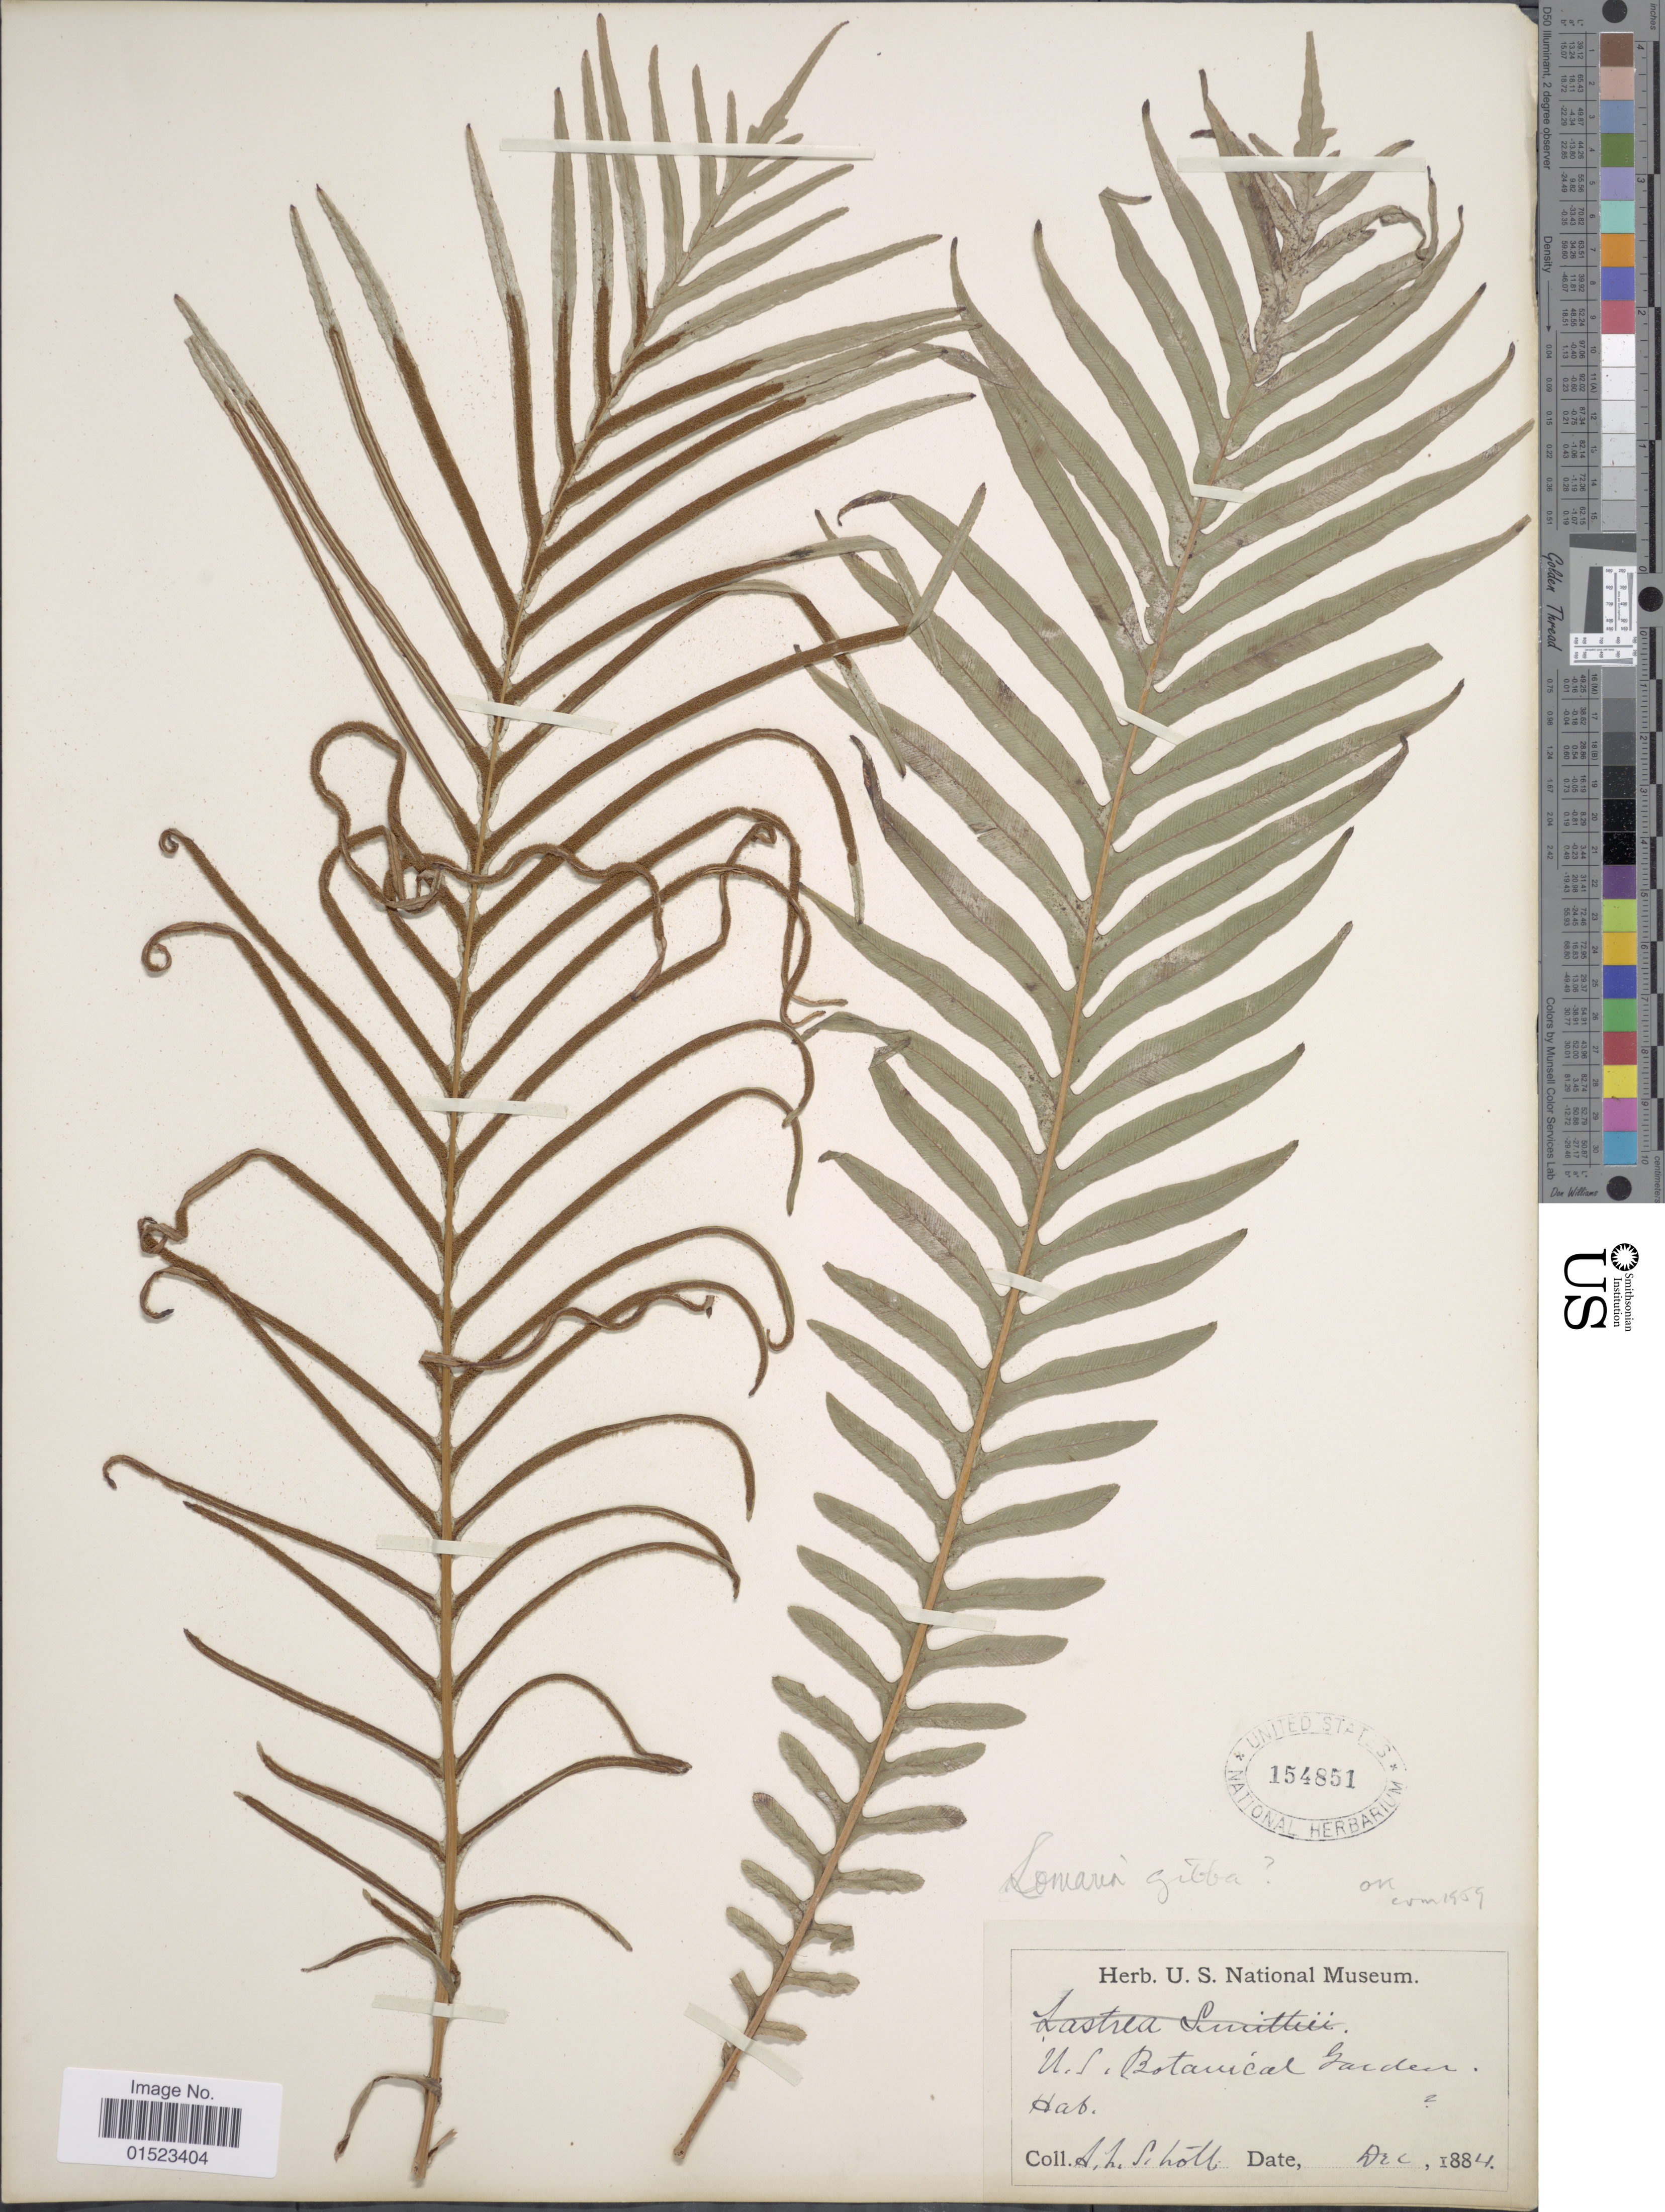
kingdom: Plantae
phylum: Tracheophyta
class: Polypodiopsida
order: Polypodiales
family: Blechnaceae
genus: Blechnum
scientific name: Blechnum gibbum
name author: (Labill.) Mett.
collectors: A. L. Schott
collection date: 1884-12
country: United States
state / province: District of Columbia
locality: U.S. Botanical Garden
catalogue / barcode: US 154851